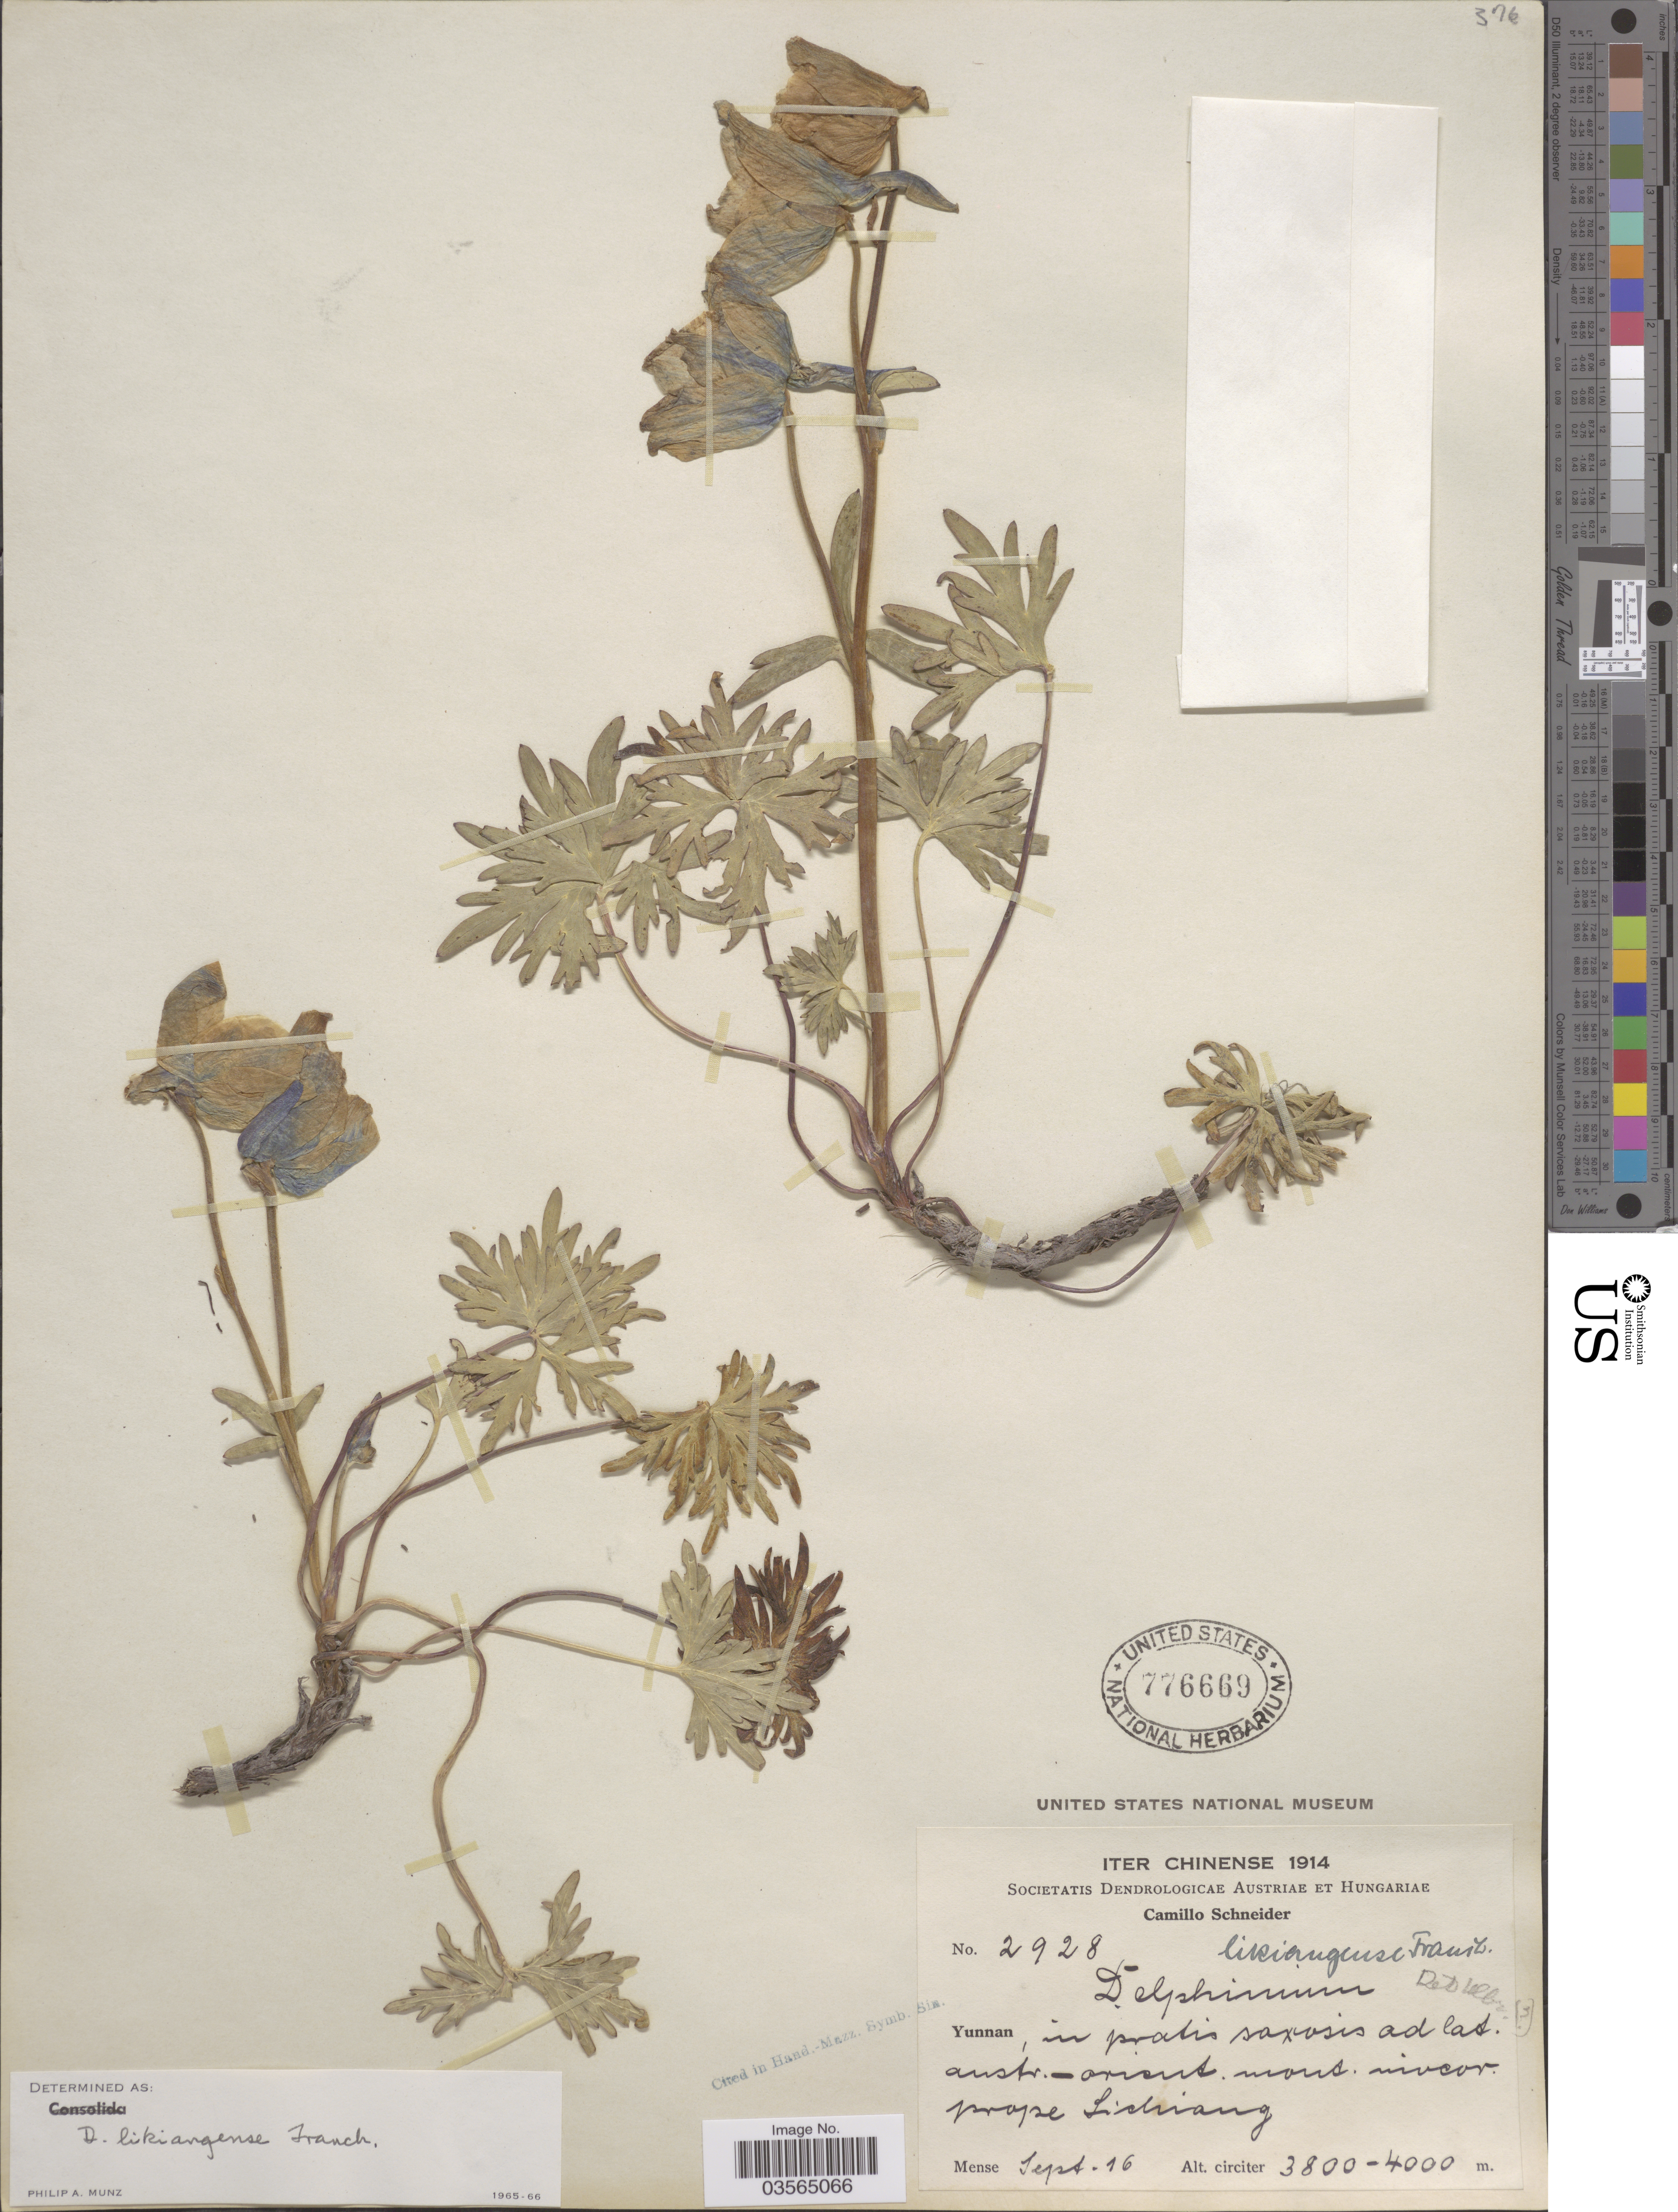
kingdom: Plantae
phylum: Tracheophyta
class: Magnoliopsida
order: Ranunculales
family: Ranunculaceae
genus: Delphinium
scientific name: Delphinium likiangense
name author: Franch.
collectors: C. K. Schneider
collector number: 2928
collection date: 1914-09-16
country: China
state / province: Yunnan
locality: Ad lat. austr.-orient. mont. niveor prope Lichiang.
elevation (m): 3800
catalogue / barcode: US 776669